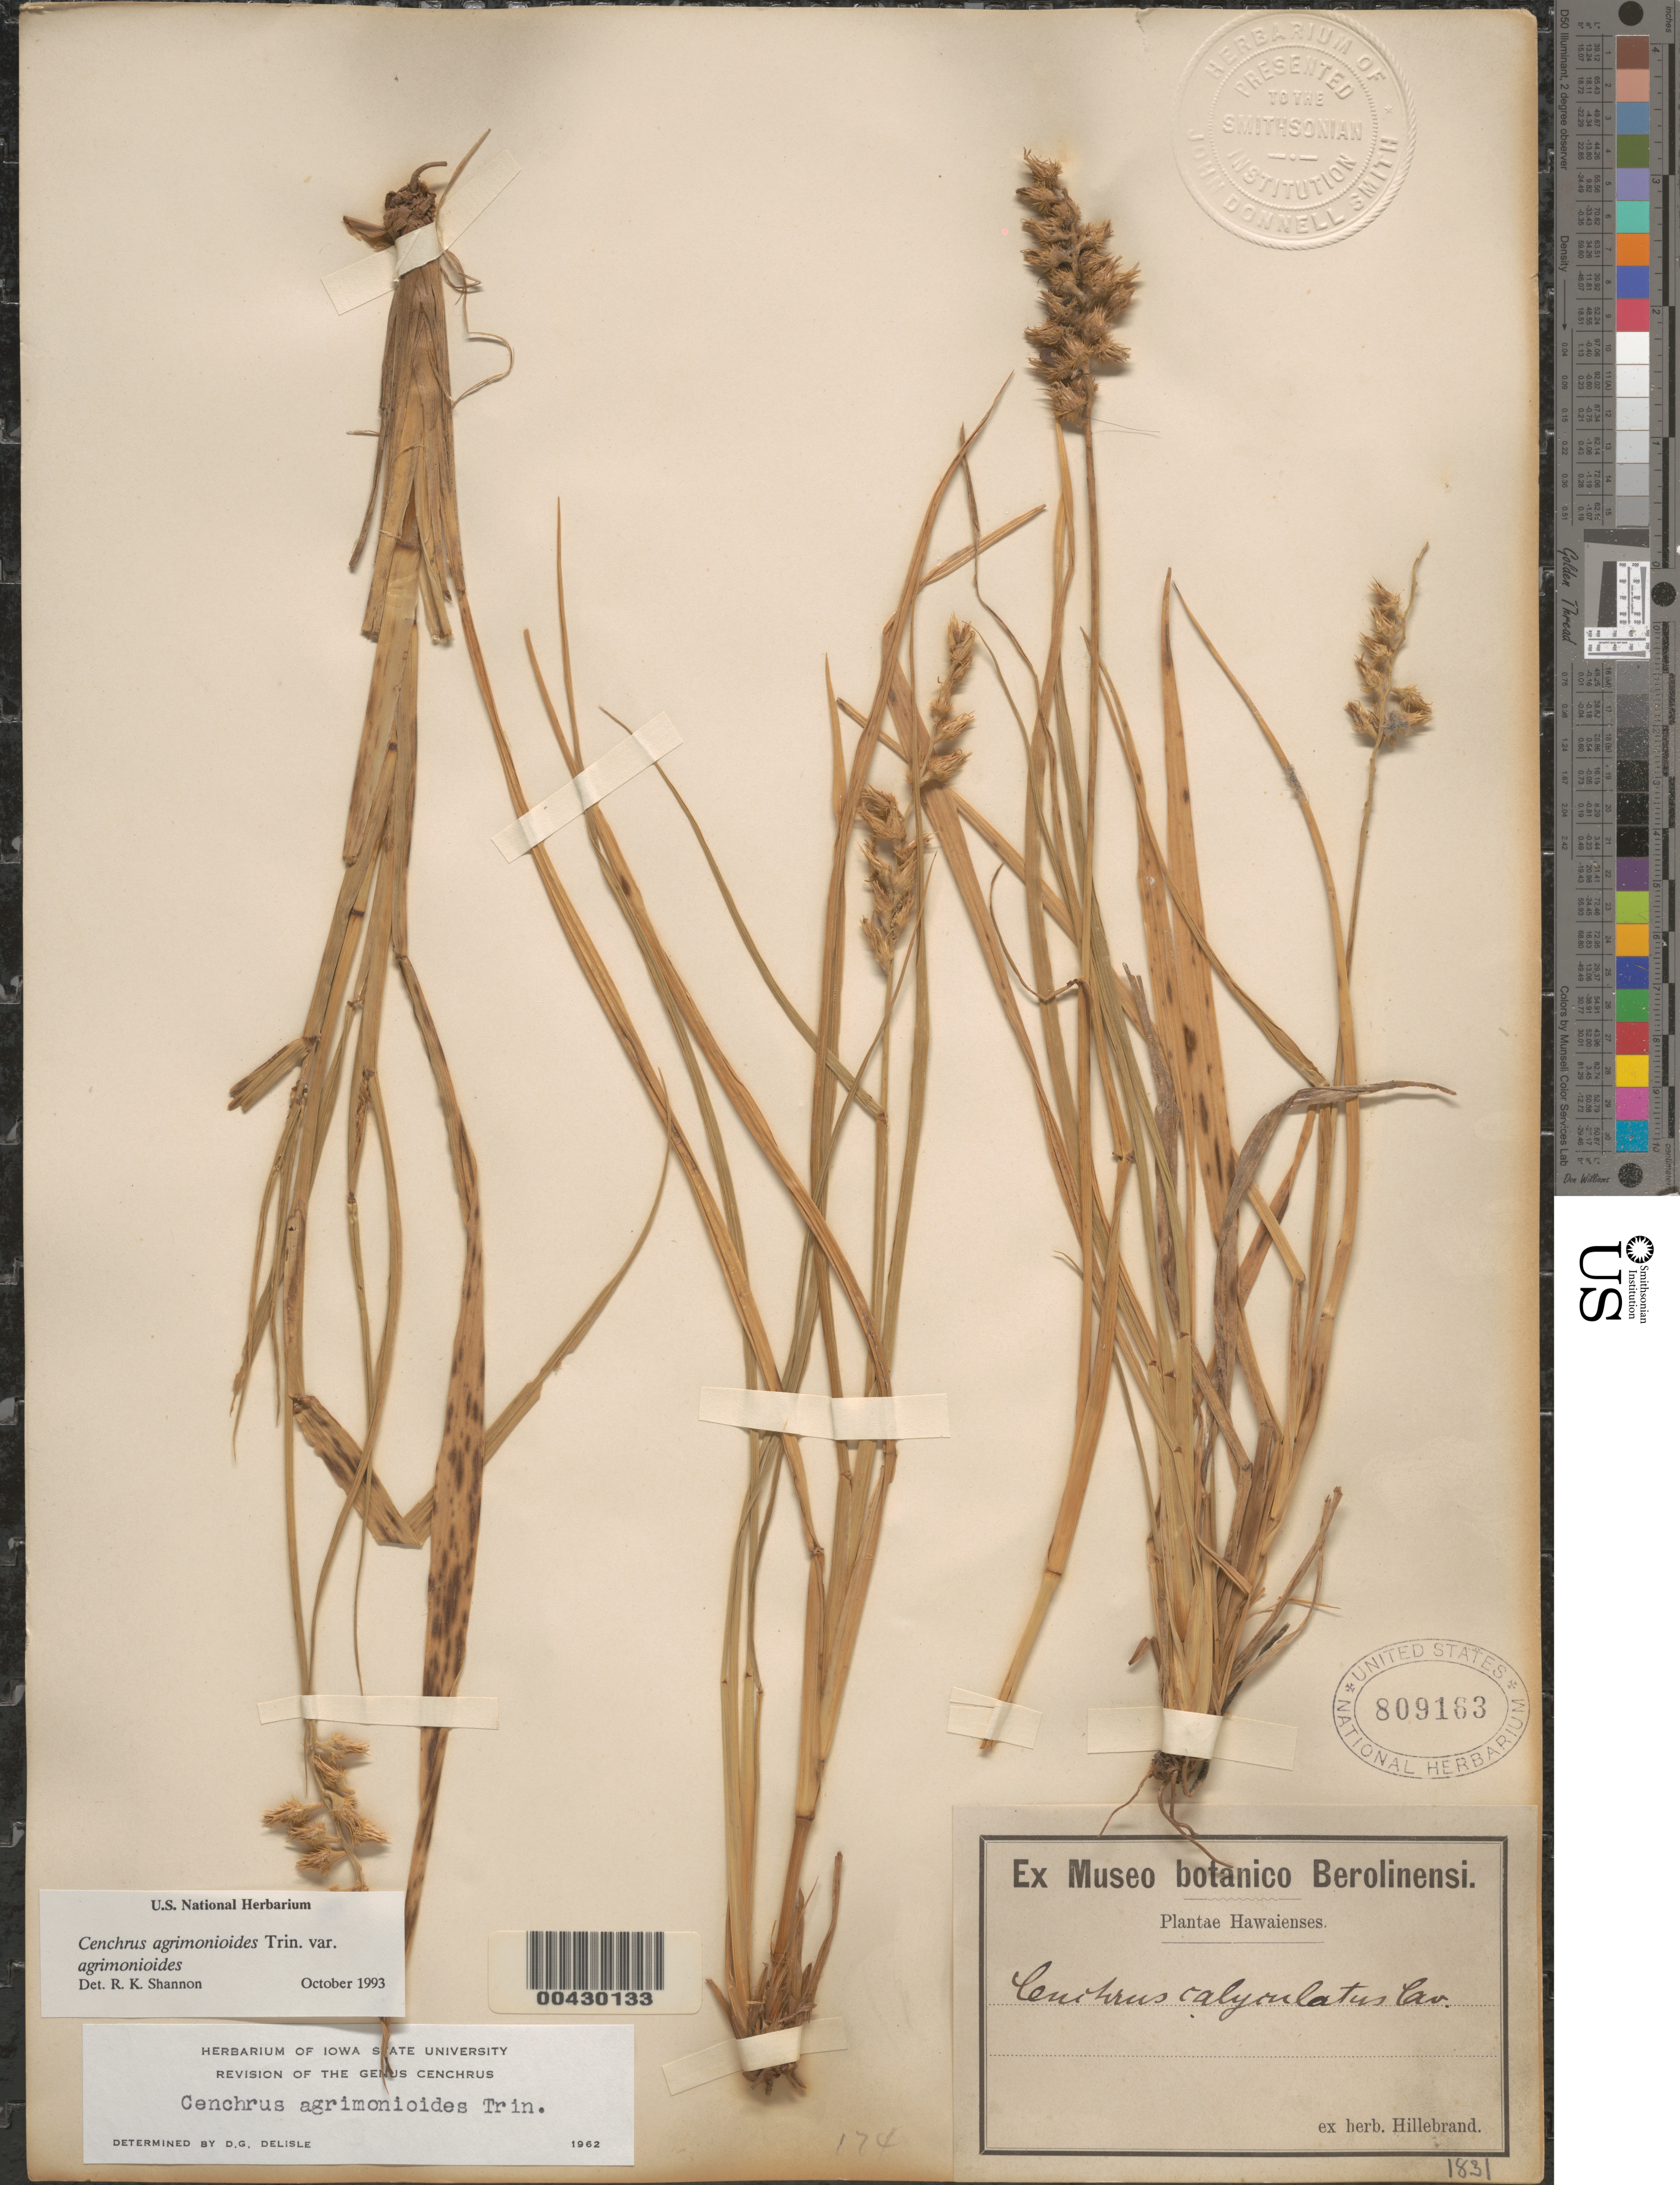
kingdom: Plantae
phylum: Tracheophyta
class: Liliopsida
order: Poales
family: Poaceae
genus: Cenchrus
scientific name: Cenchrus agrimonioides var. agrimonioides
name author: Trin.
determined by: Shannon, R. K., (UNITED STATES)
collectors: W. Hillebrand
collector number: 1831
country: United States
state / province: Hawaii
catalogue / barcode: US 809163